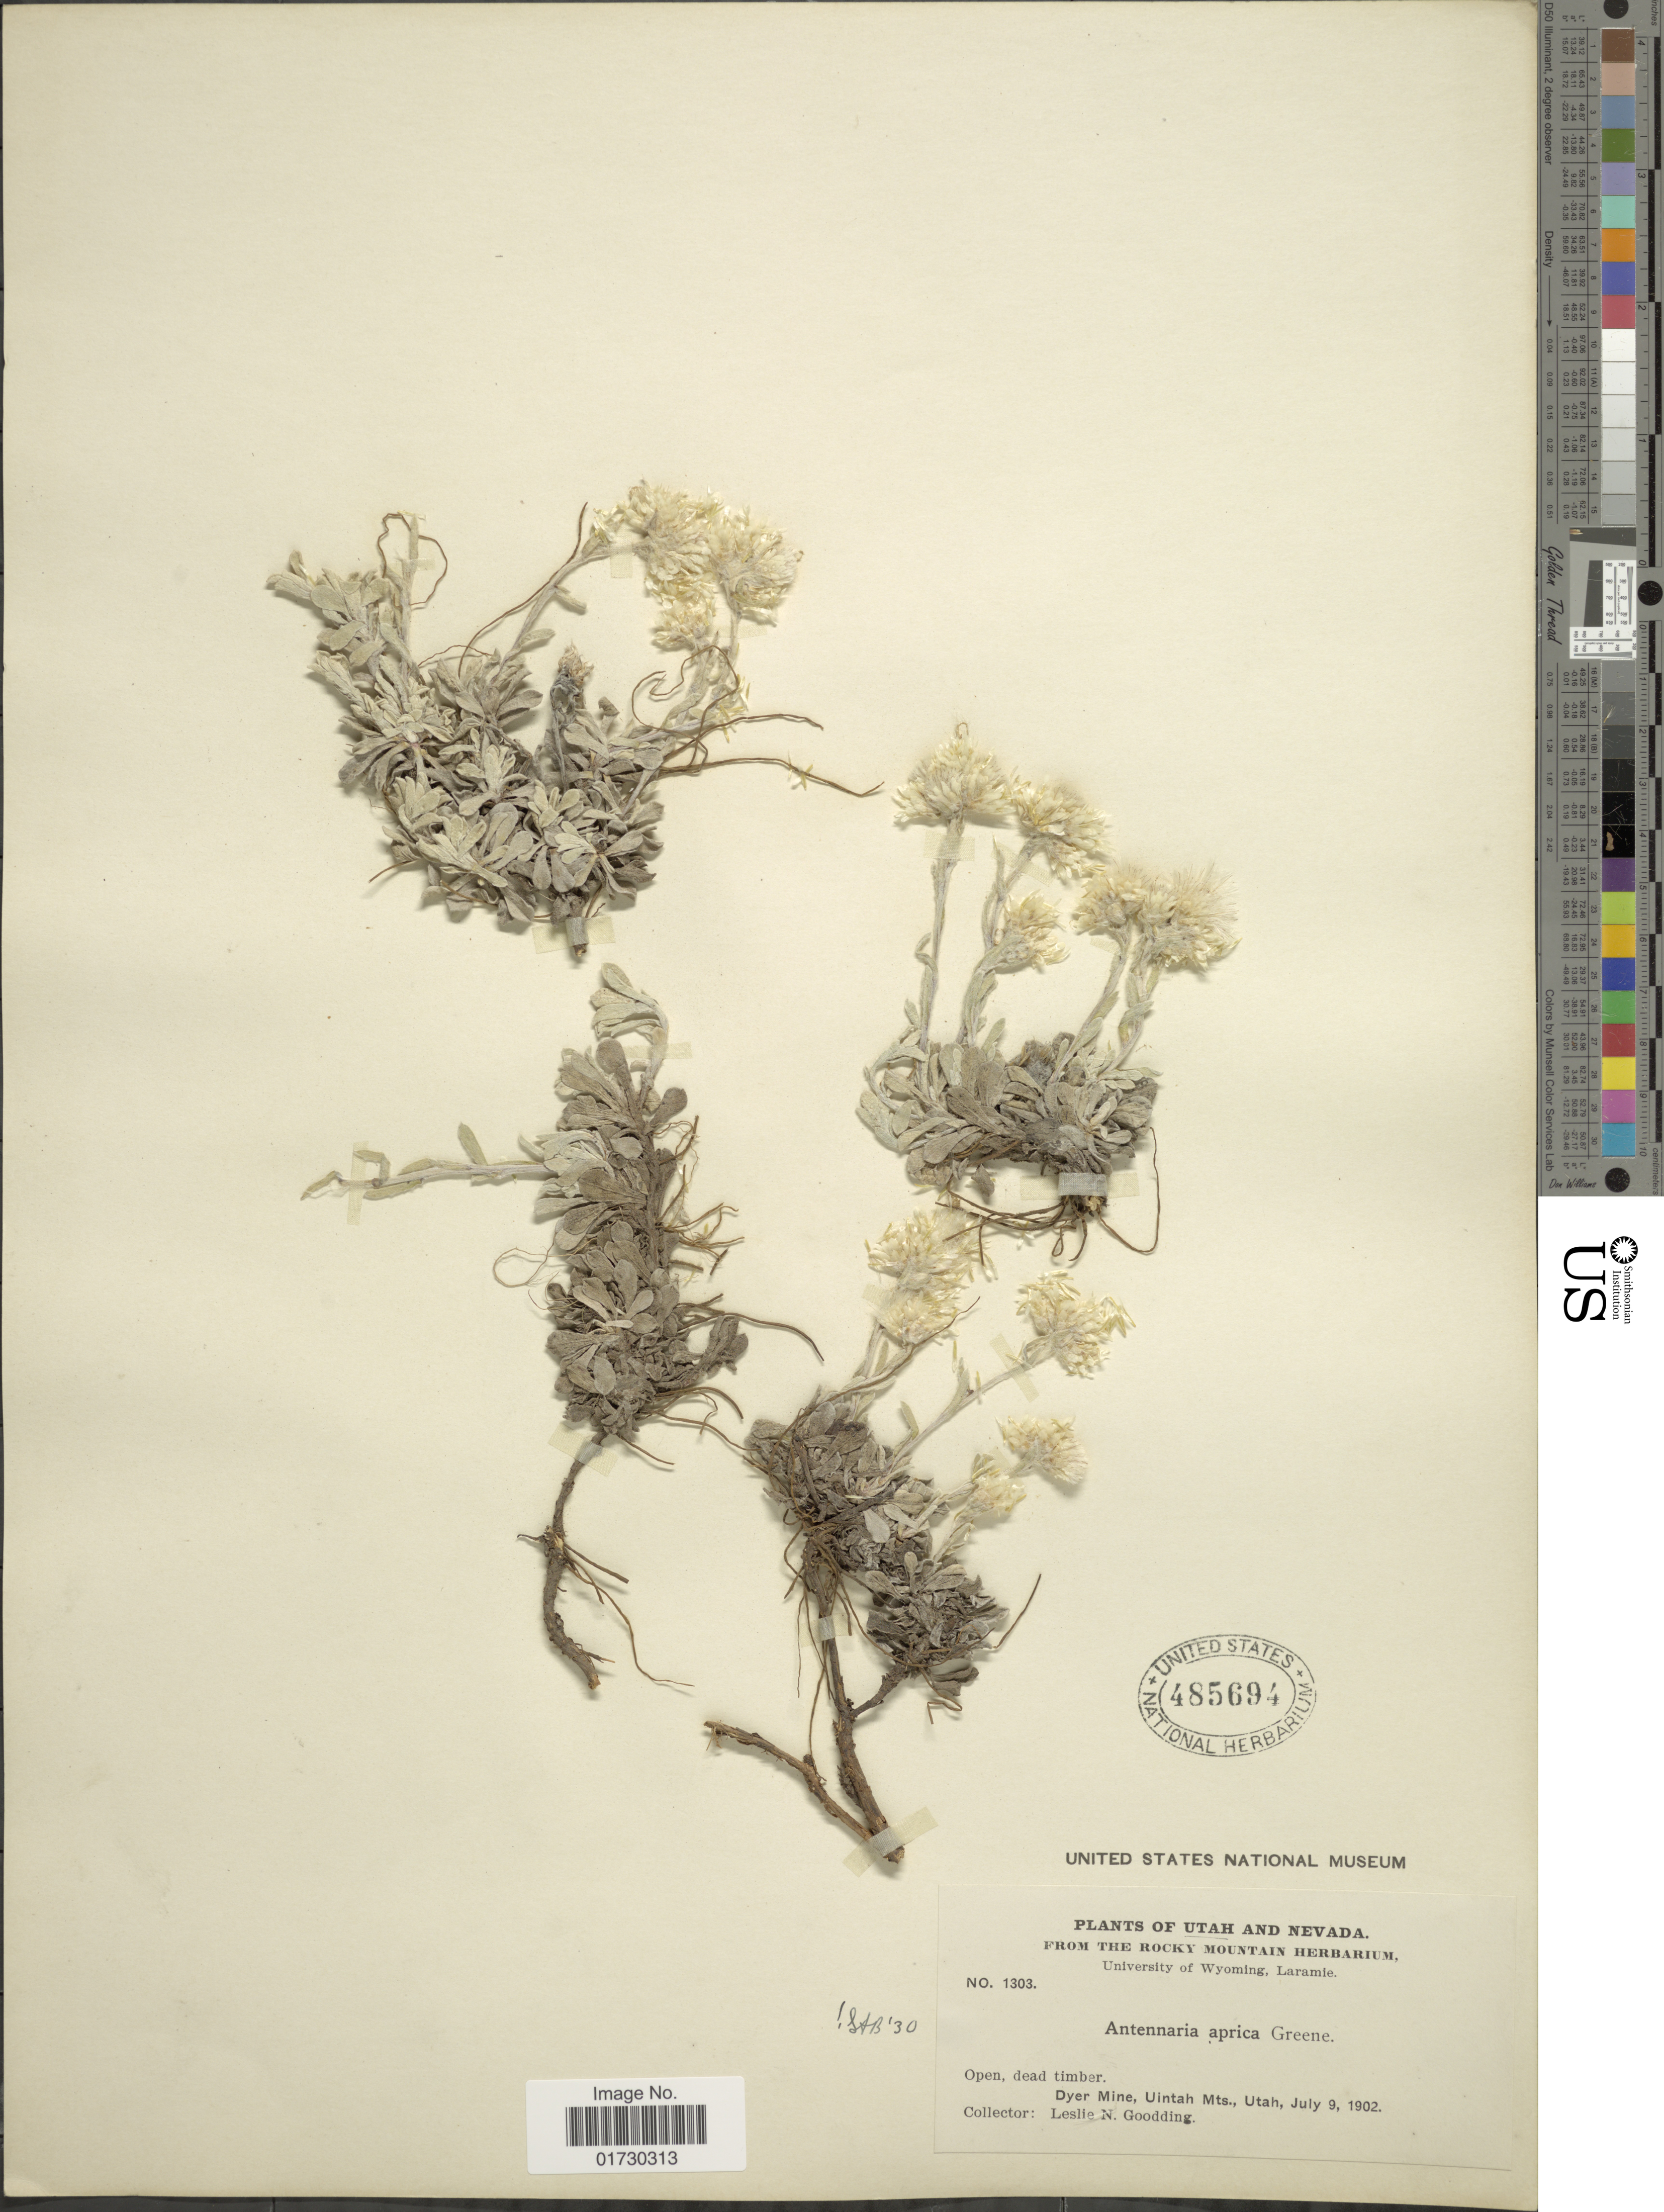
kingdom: Plantae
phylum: Tracheophyta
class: Magnoliopsida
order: Asterales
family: Asteraceae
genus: Antennaria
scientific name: Antennaria aprica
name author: Greene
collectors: L. N. Goodding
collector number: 1303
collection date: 1902-07-09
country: United States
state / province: Utah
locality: Dyer Mine, Uintah Mts., Utah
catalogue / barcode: US 485694